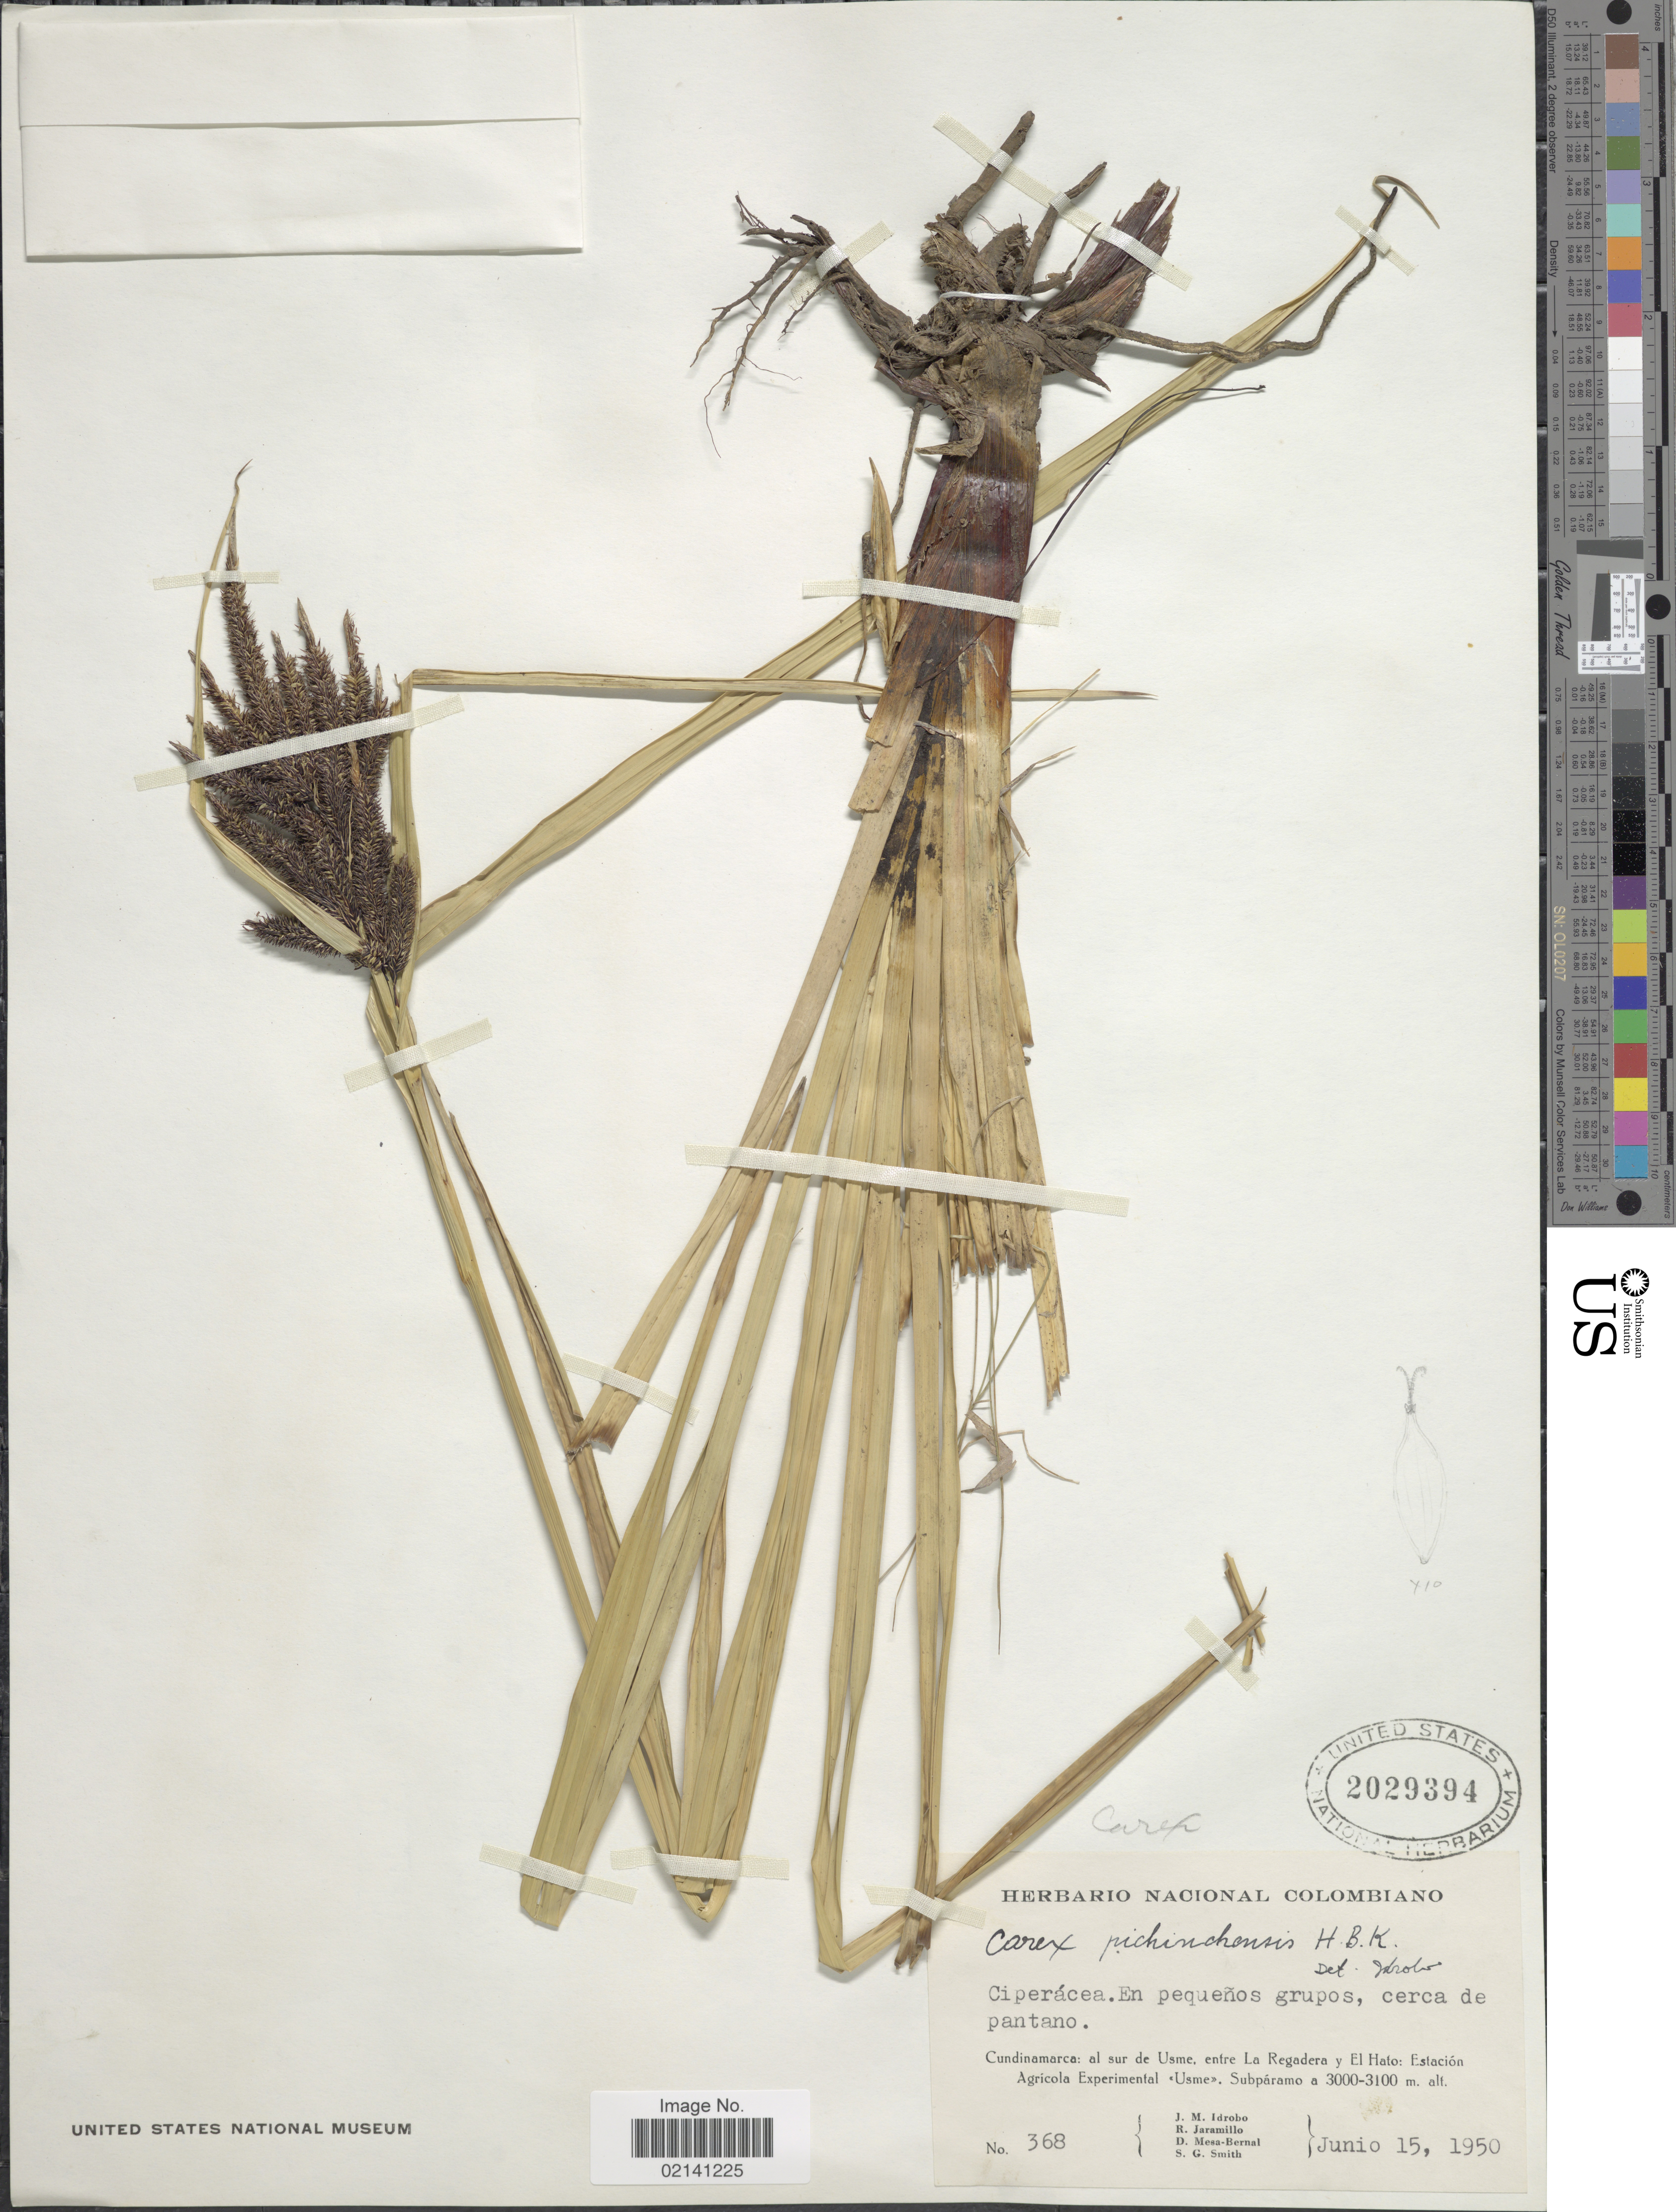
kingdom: Plantae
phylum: Tracheophyta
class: Liliopsida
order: Poales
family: Cyperaceae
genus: Carex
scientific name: Carex pichinchensis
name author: Kunth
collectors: J. M. Idrobo, R. Jaramillo M., D. Mesa Bernal & S. G. Smith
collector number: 368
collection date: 1950-06-15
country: Colombia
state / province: Cundinamarca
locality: Cerca de pantano, al sur de Usme, entre La Regadera y El Hato: Estacion Agricola Experimental<< Usme >>.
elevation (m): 3000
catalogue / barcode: US 2029394